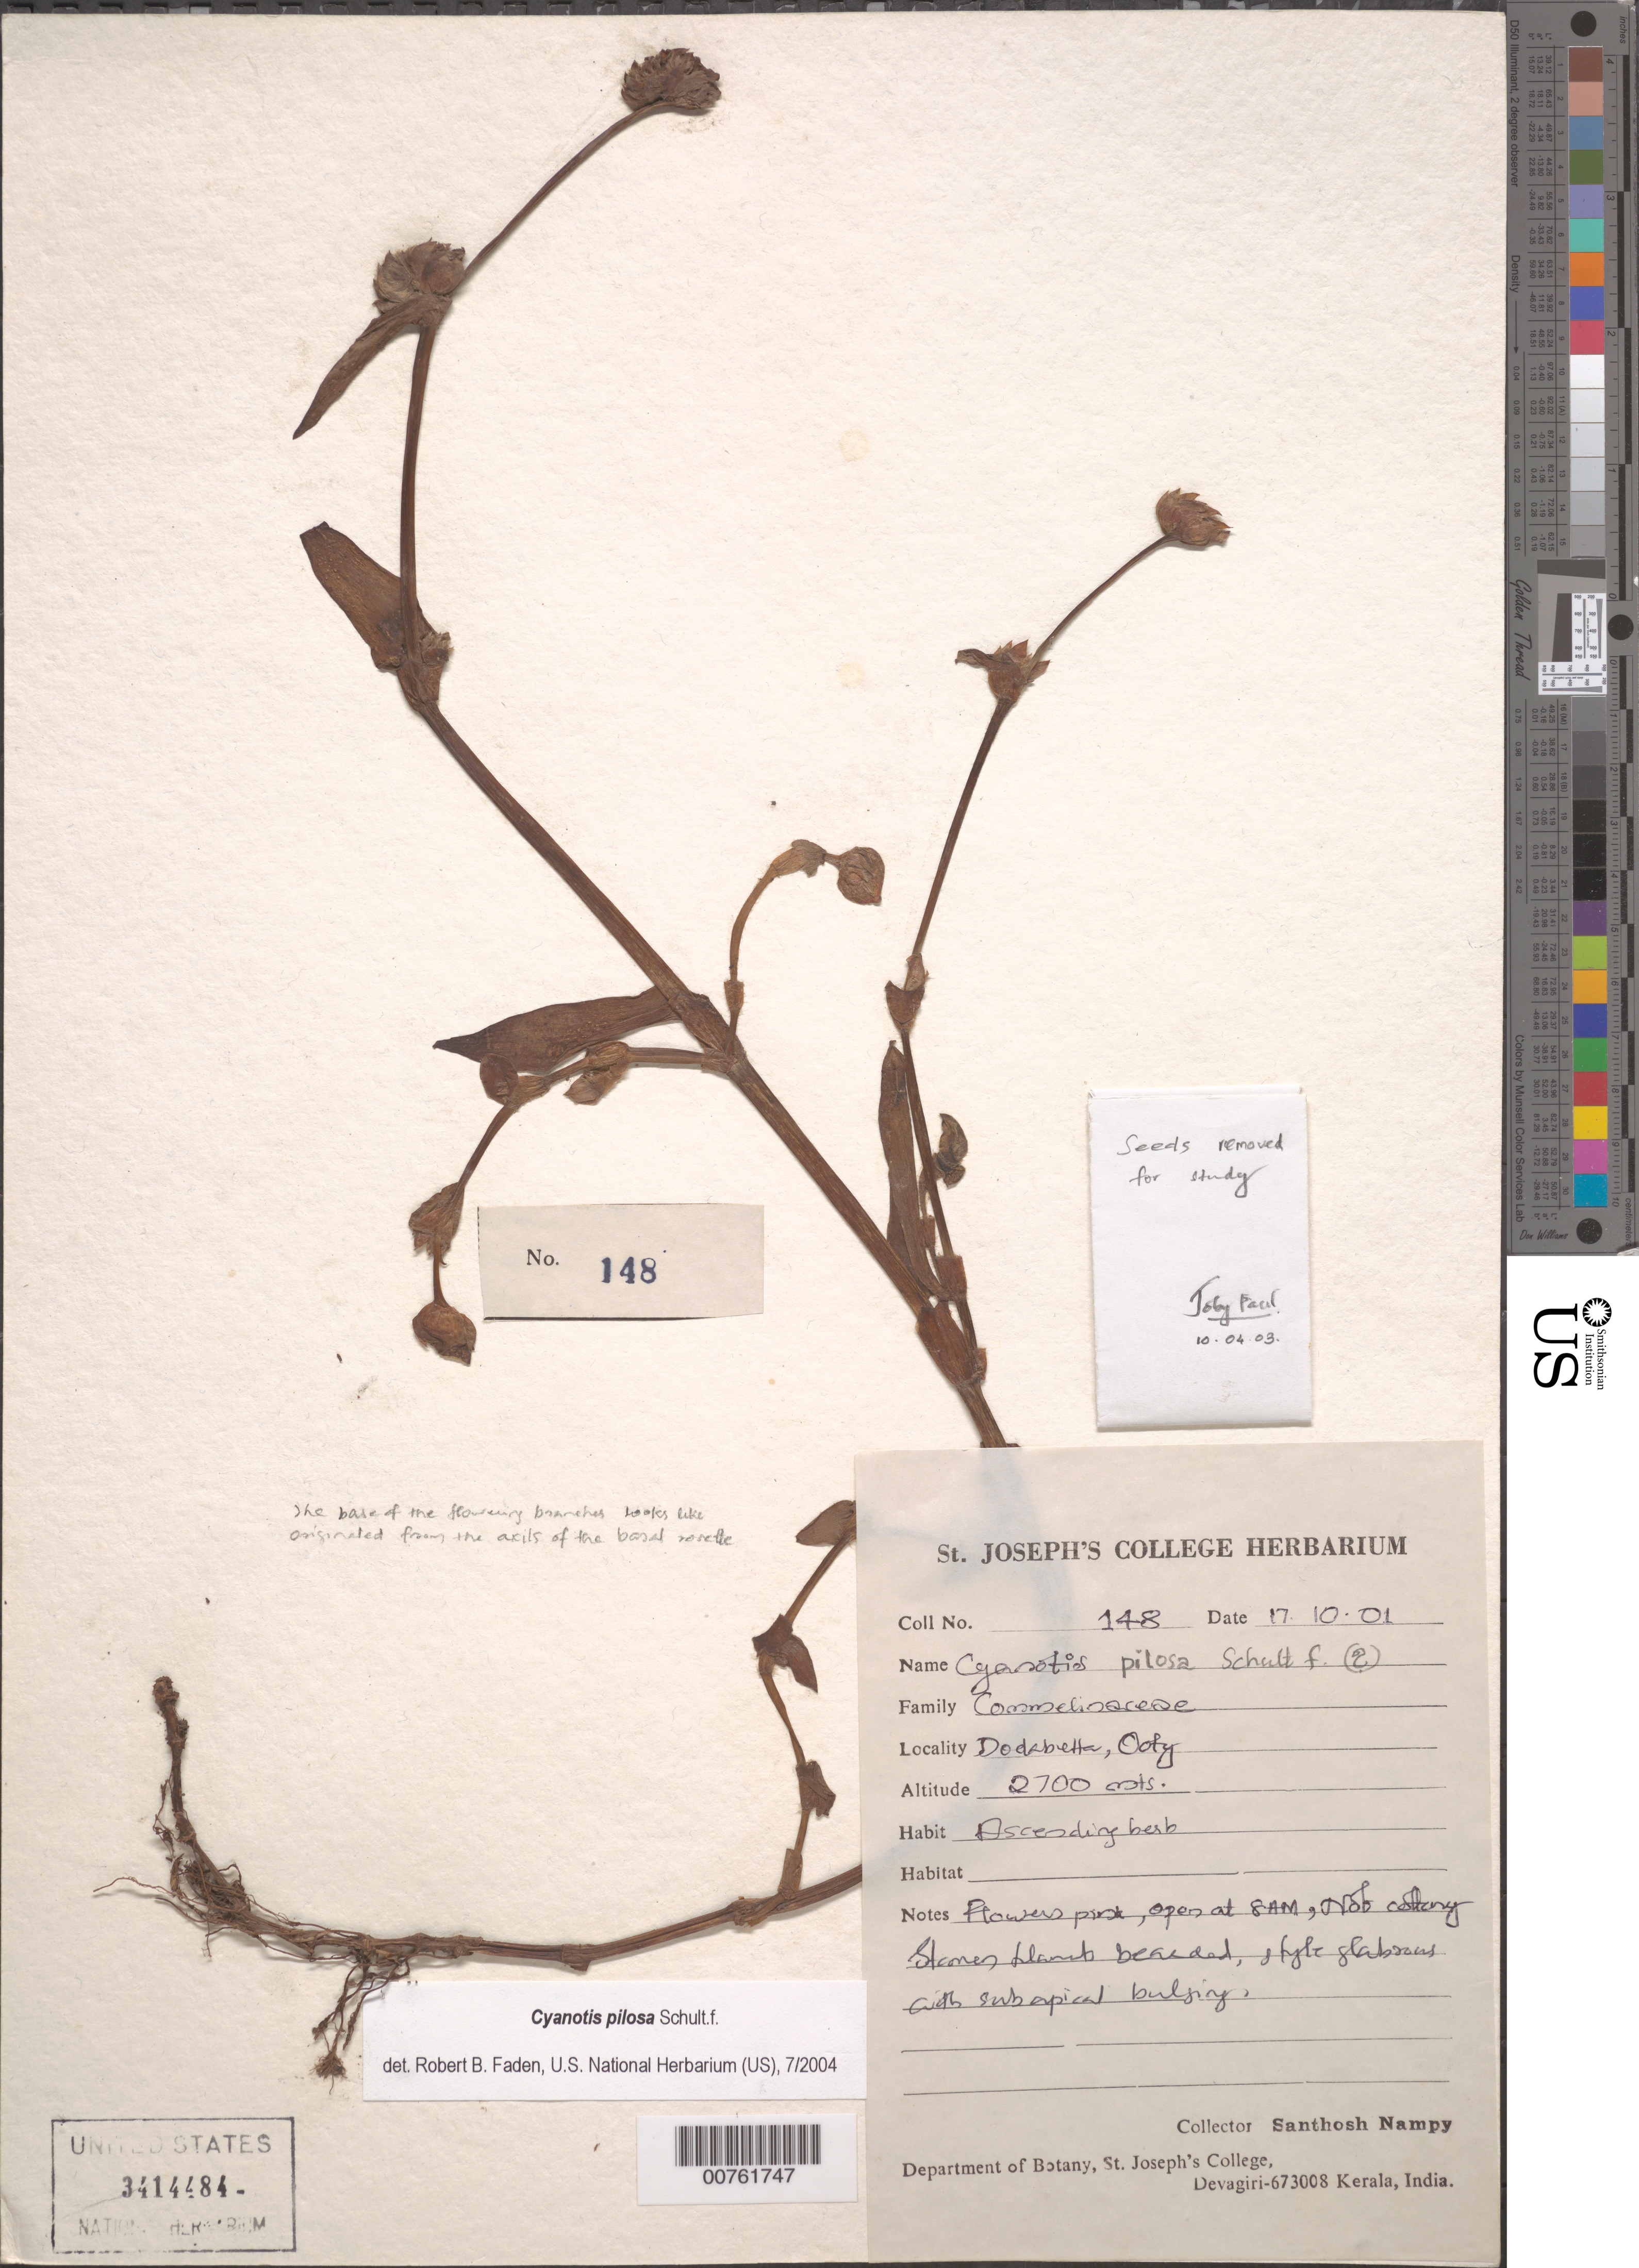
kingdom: Plantae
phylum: Tracheophyta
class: Liliopsida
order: Commelinales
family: Commelinaceae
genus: Cyanotis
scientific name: Cyanotis pilosa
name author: Schult. & Schult. f.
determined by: Faden, Robert B., (US), Smithsonian Institution - National Museum of Natural History (UNITED STATES)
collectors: S. Nampy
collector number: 148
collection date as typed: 17 Oct 2001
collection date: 2001-10-17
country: India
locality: Dodabetta, Ooty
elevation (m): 2700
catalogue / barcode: US 3414484